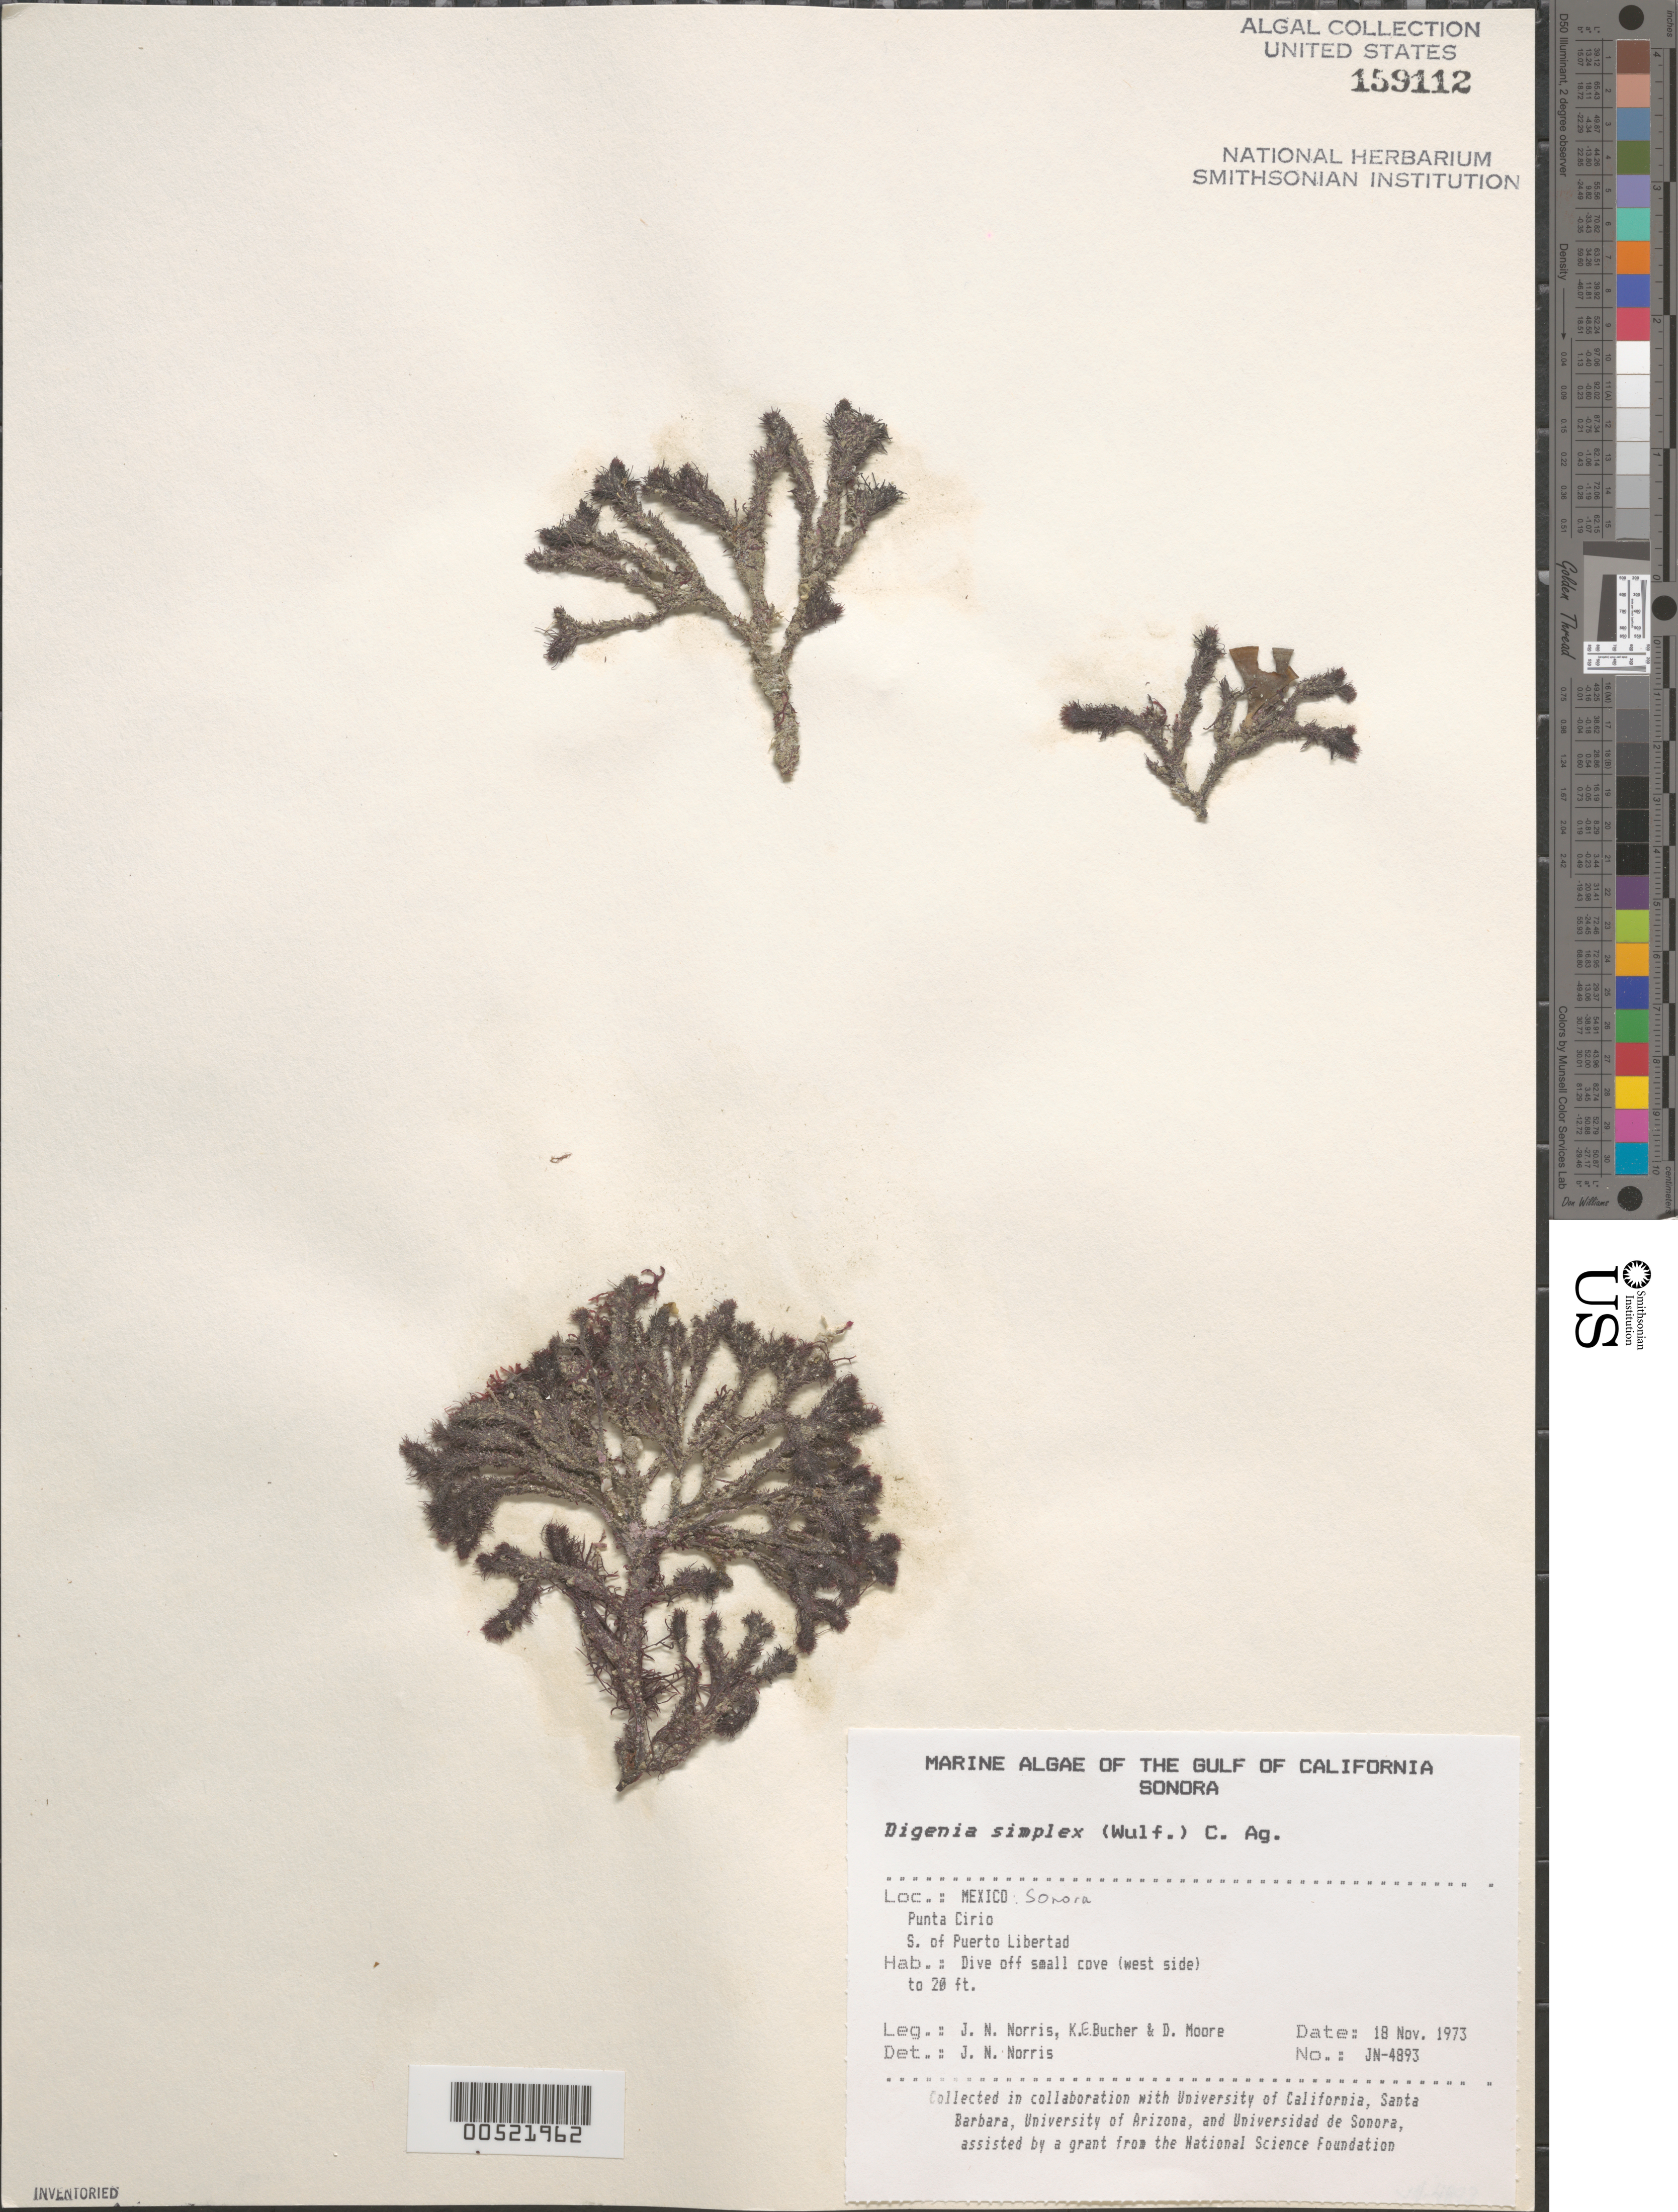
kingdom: Plantae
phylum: Rhodophyta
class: Florideophyceae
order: Ceramiales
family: Rhodomelaceae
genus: Digenea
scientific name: Digenea simplex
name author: (Wulfen) C. Agardh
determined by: Norris, James N.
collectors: J. N. Norris, K. E. Bucher & D. Moore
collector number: JN-4893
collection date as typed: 18 Nov 1973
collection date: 1973-11-18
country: Mexico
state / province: Sonora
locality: Punta Cirio south of Puerto Libertad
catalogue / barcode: US 159112